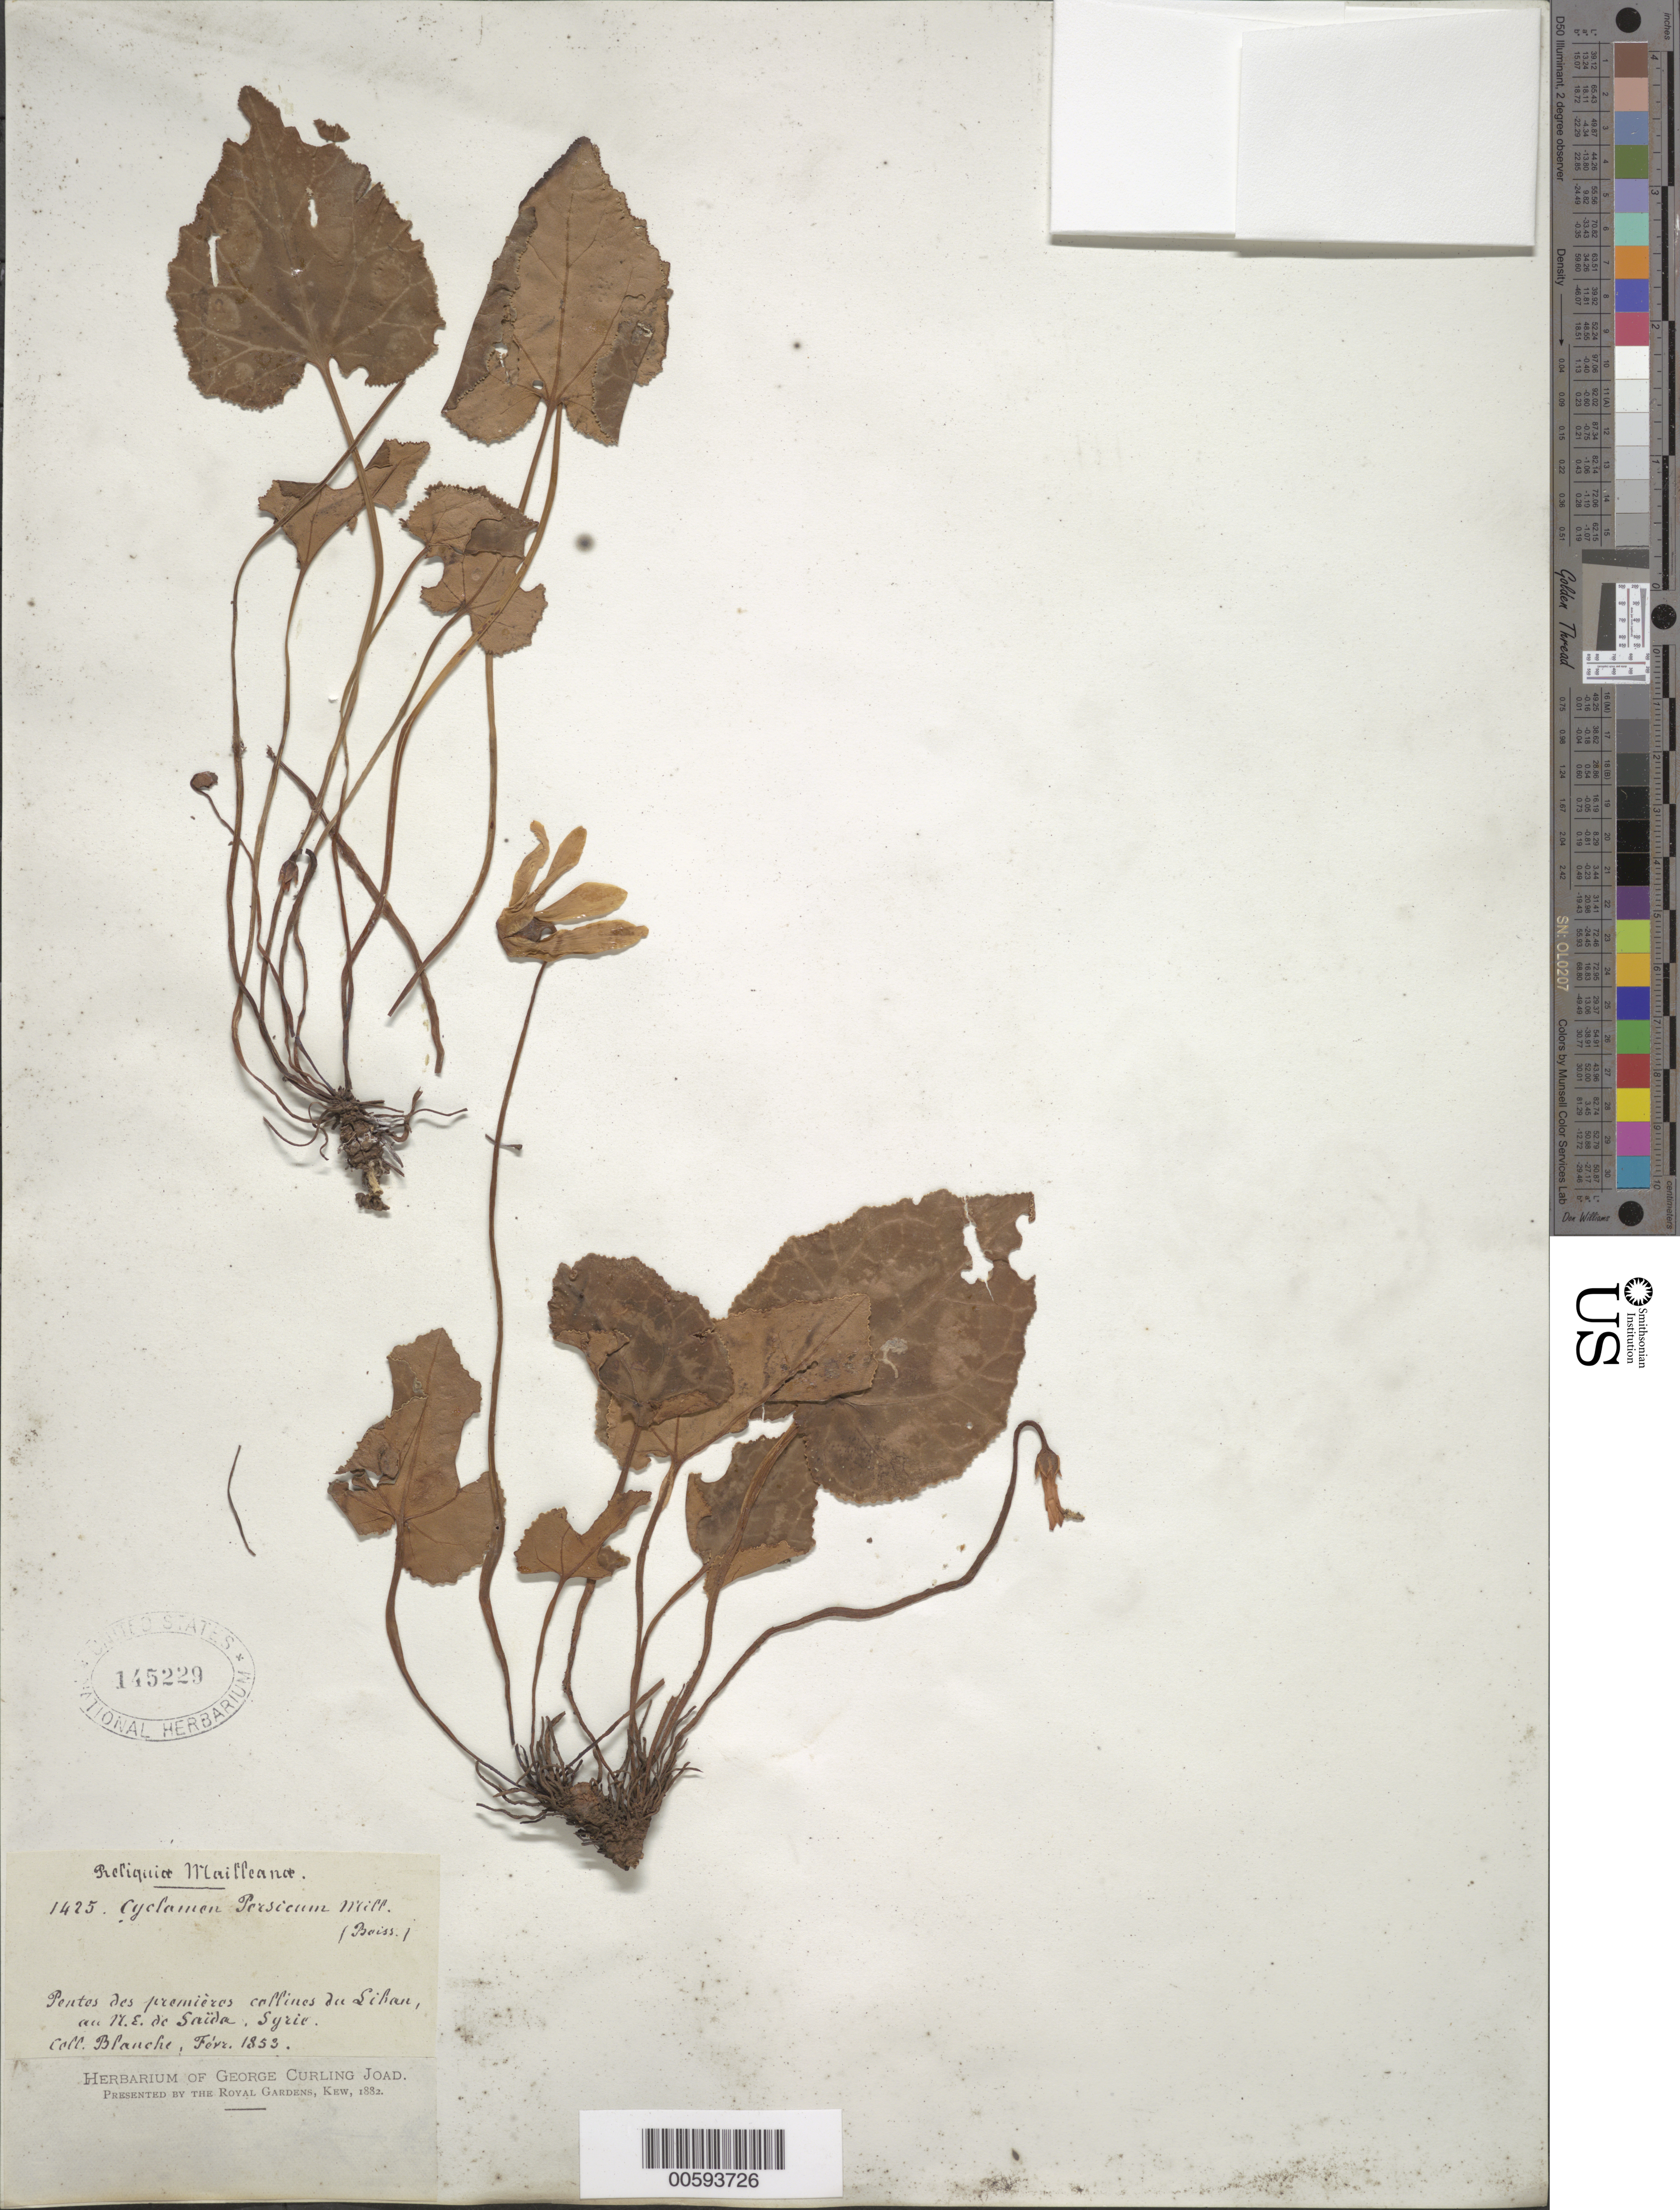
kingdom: Plantae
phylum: Tracheophyta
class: Magnoliopsida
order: Ericales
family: Primulaceae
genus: Cyclamen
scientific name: Cyclamen persicum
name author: Mill.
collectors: -. Blanche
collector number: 1425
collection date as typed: Feb 1853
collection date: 1853-02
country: Syria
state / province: Dara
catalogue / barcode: US 145229